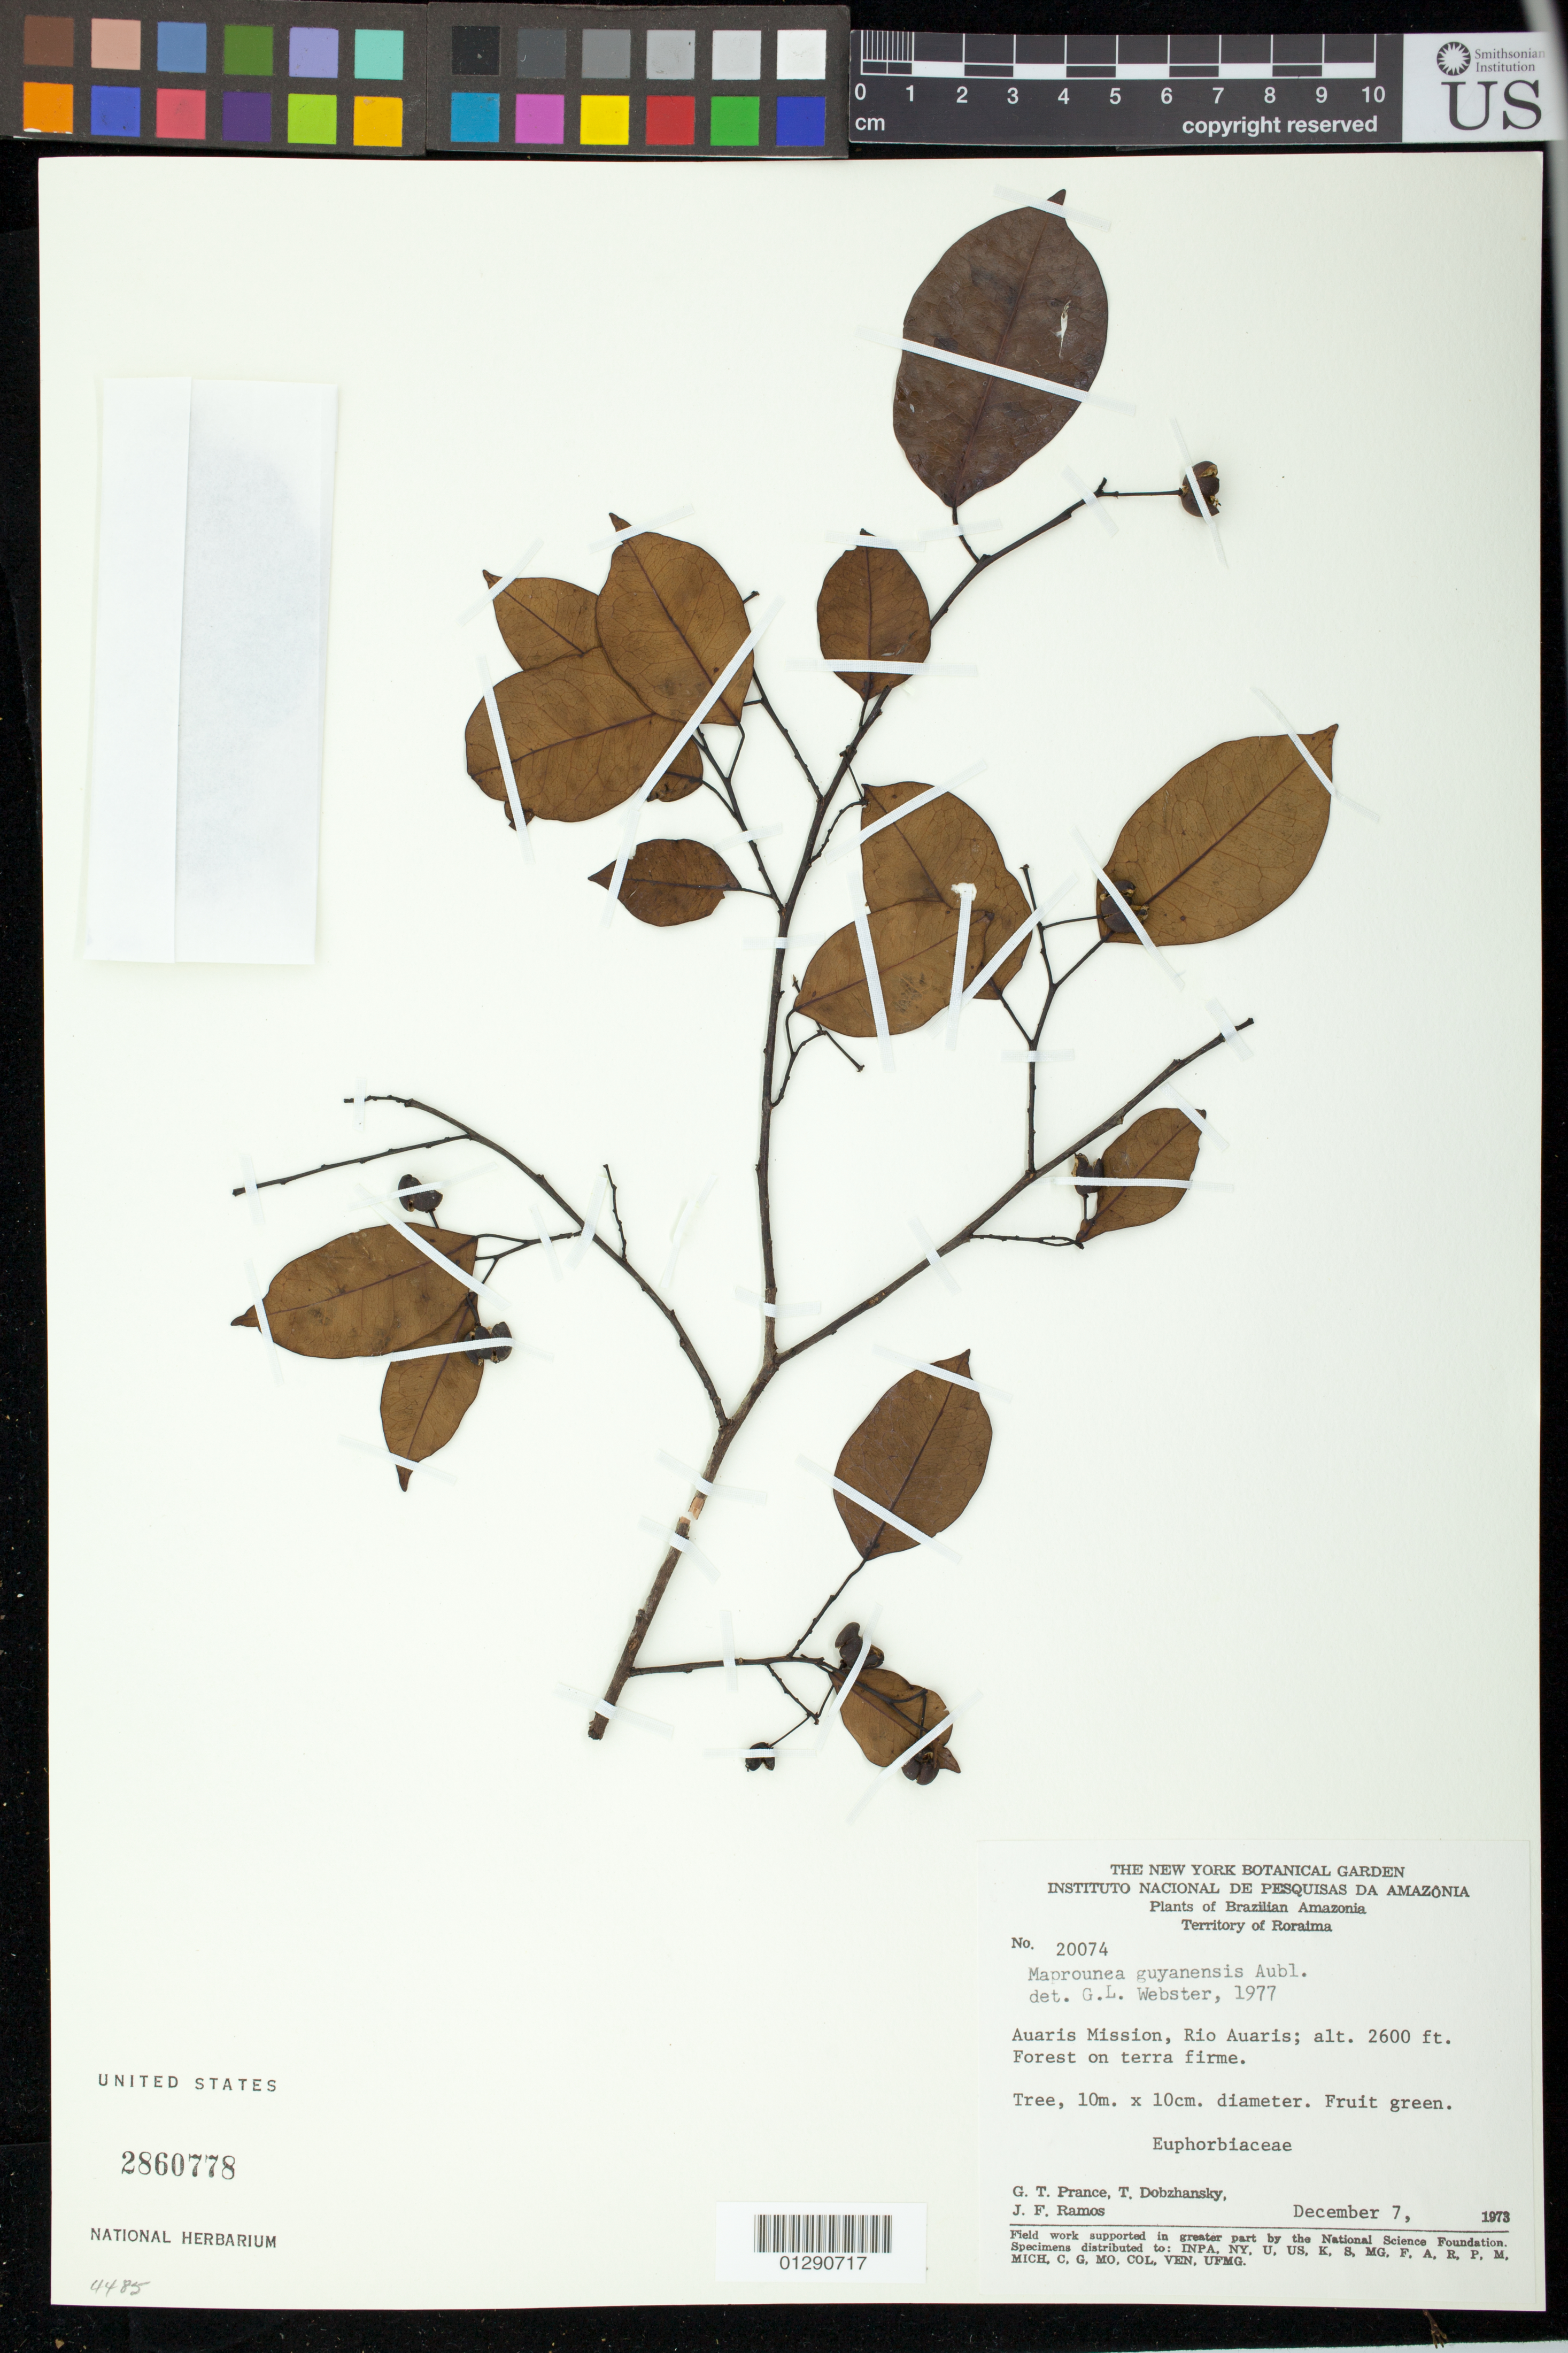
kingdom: Plantae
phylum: Tracheophyta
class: Magnoliopsida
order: Malpighiales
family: Euphorbiaceae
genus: Maprounea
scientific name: Maprounea guianensis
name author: Aubl.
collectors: G. T. Prance, T. Dobzhansky & J. F. Ramos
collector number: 20074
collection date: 1973-12-07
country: Brazil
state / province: Roraima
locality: Auaris Mission, Rio Auaris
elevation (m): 792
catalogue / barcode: US 2860778